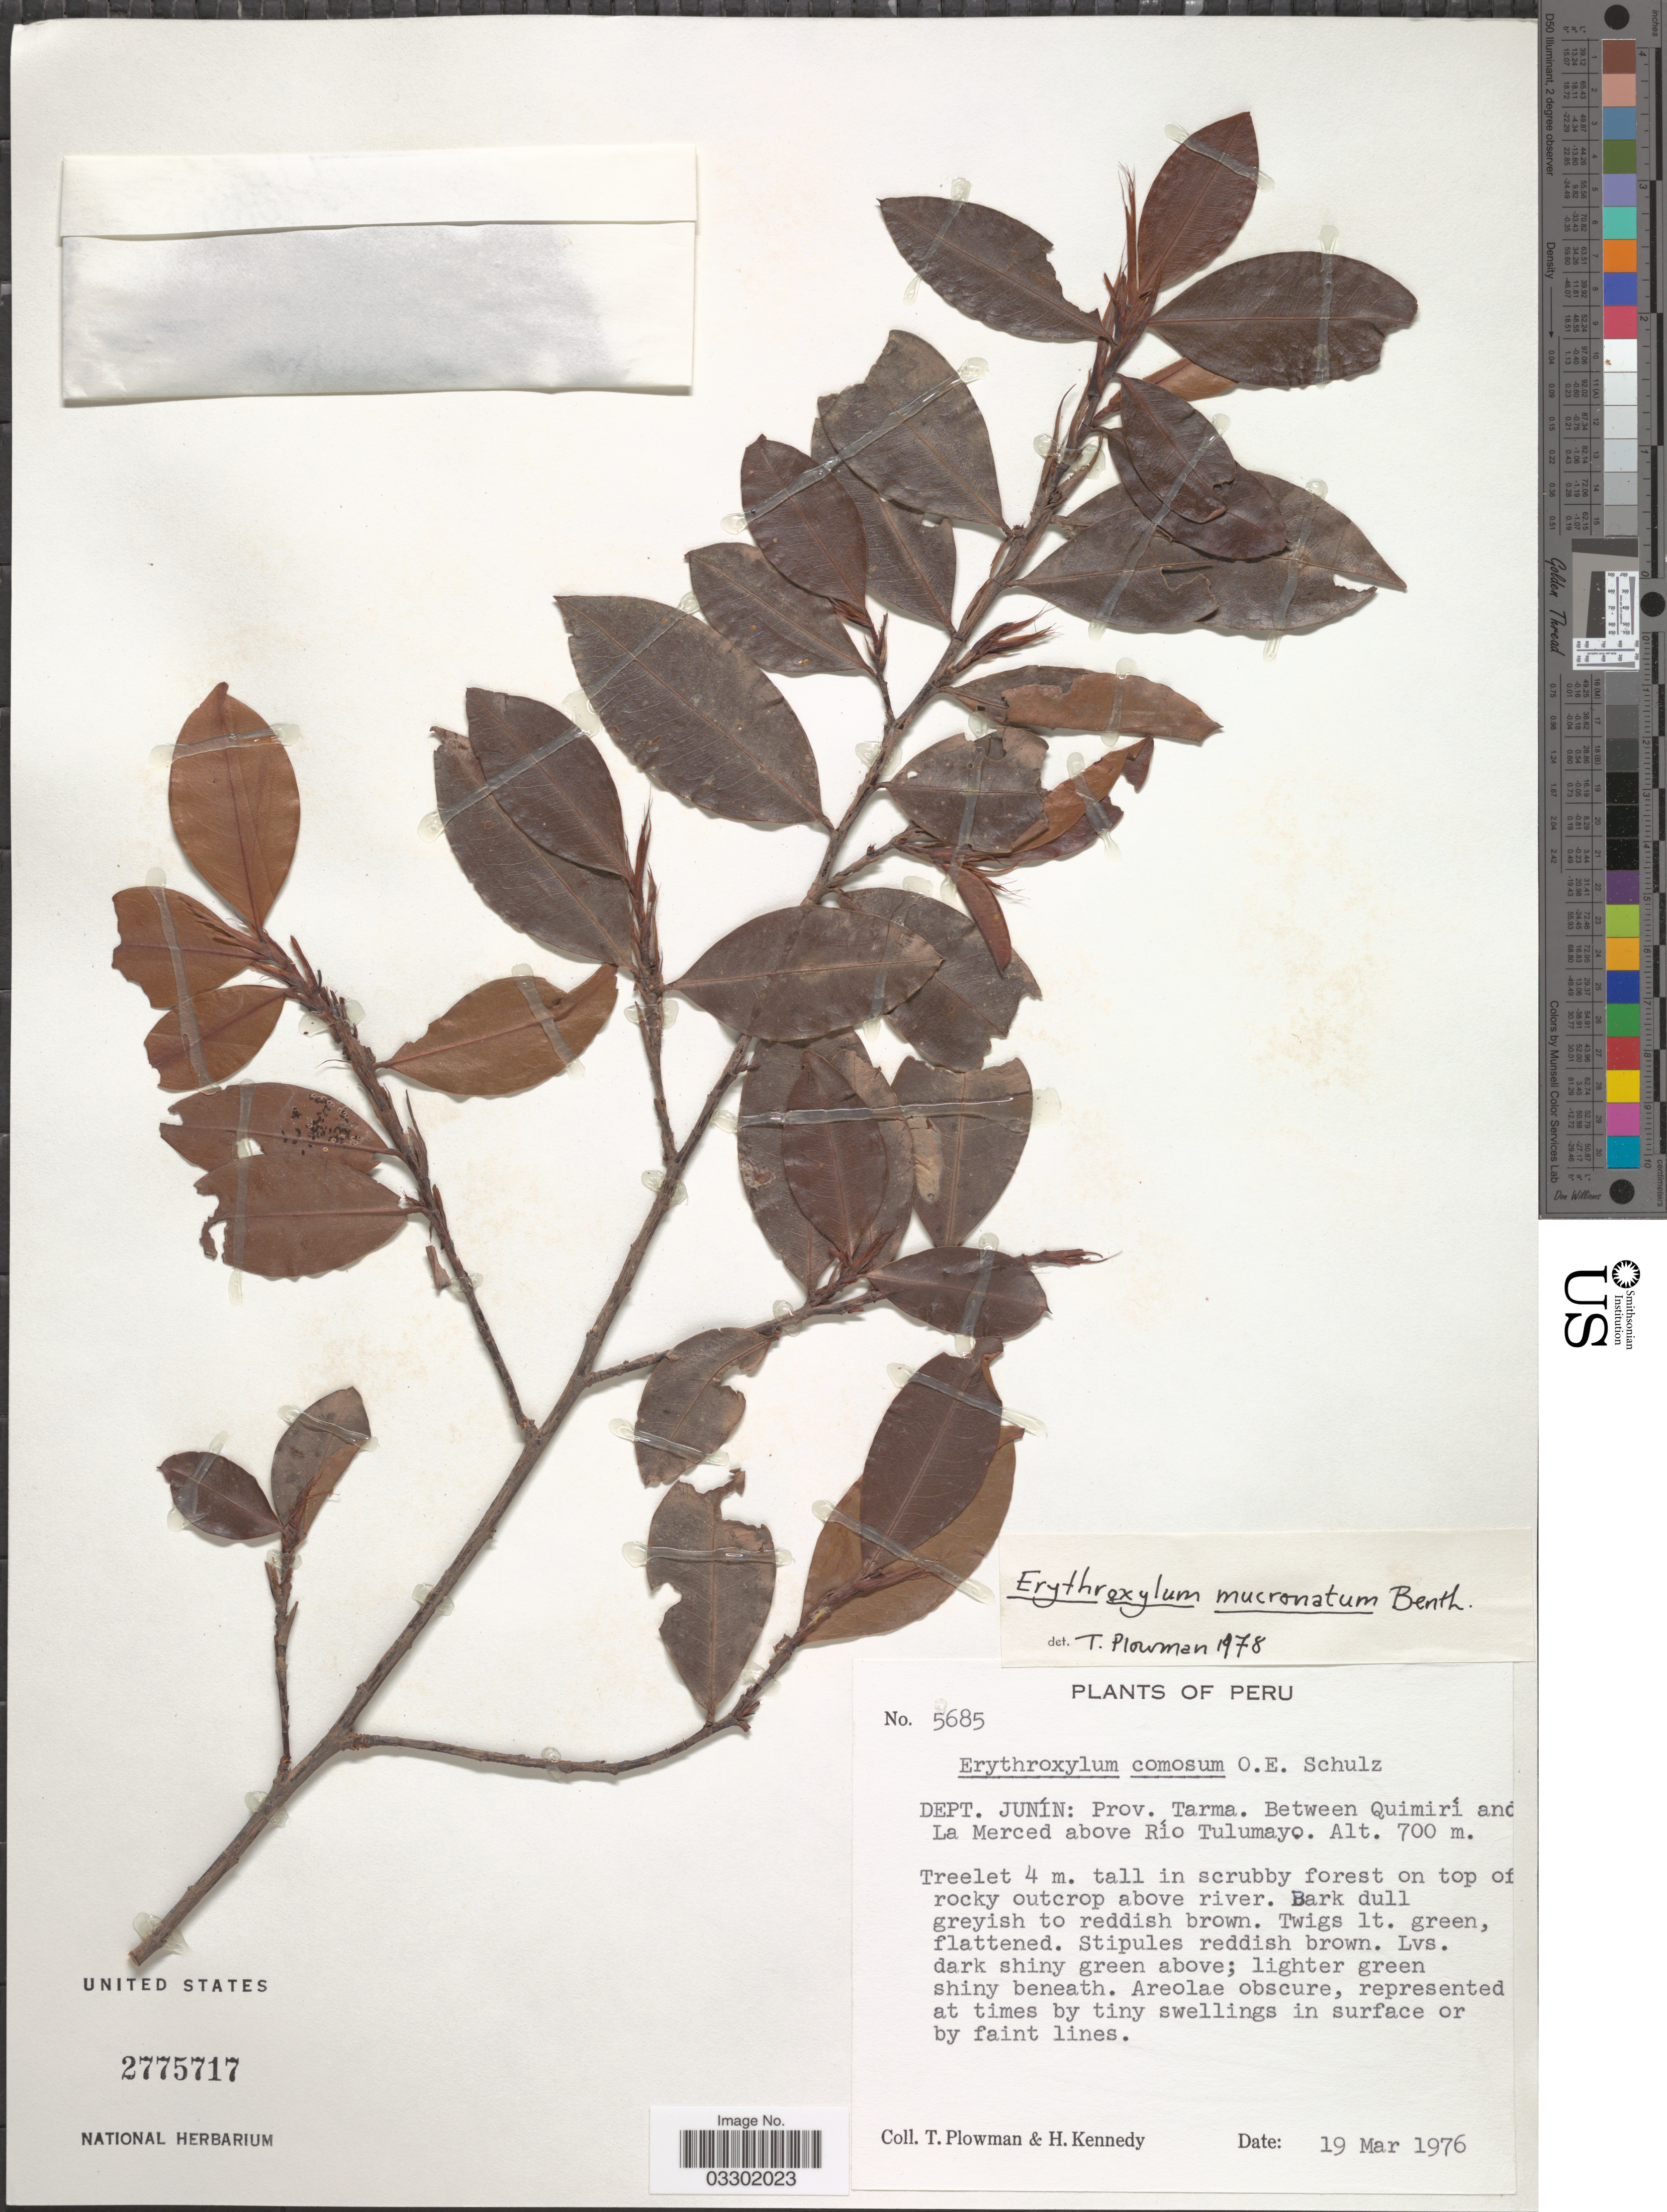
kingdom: Plantae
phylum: Tracheophyta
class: Magnoliopsida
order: Malpighiales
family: Erythroxylaceae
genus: Erythroxylum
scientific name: Erythroxylum mucronatum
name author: Benth.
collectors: T. Plowman & H. Kennedy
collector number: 5685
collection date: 1976-03-19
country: Peru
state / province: Junín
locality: Dept. Junín: Prov. Tarma. Between Quimirí and La Merced above Río Tulumayo.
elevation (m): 700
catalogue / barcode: US 2775717